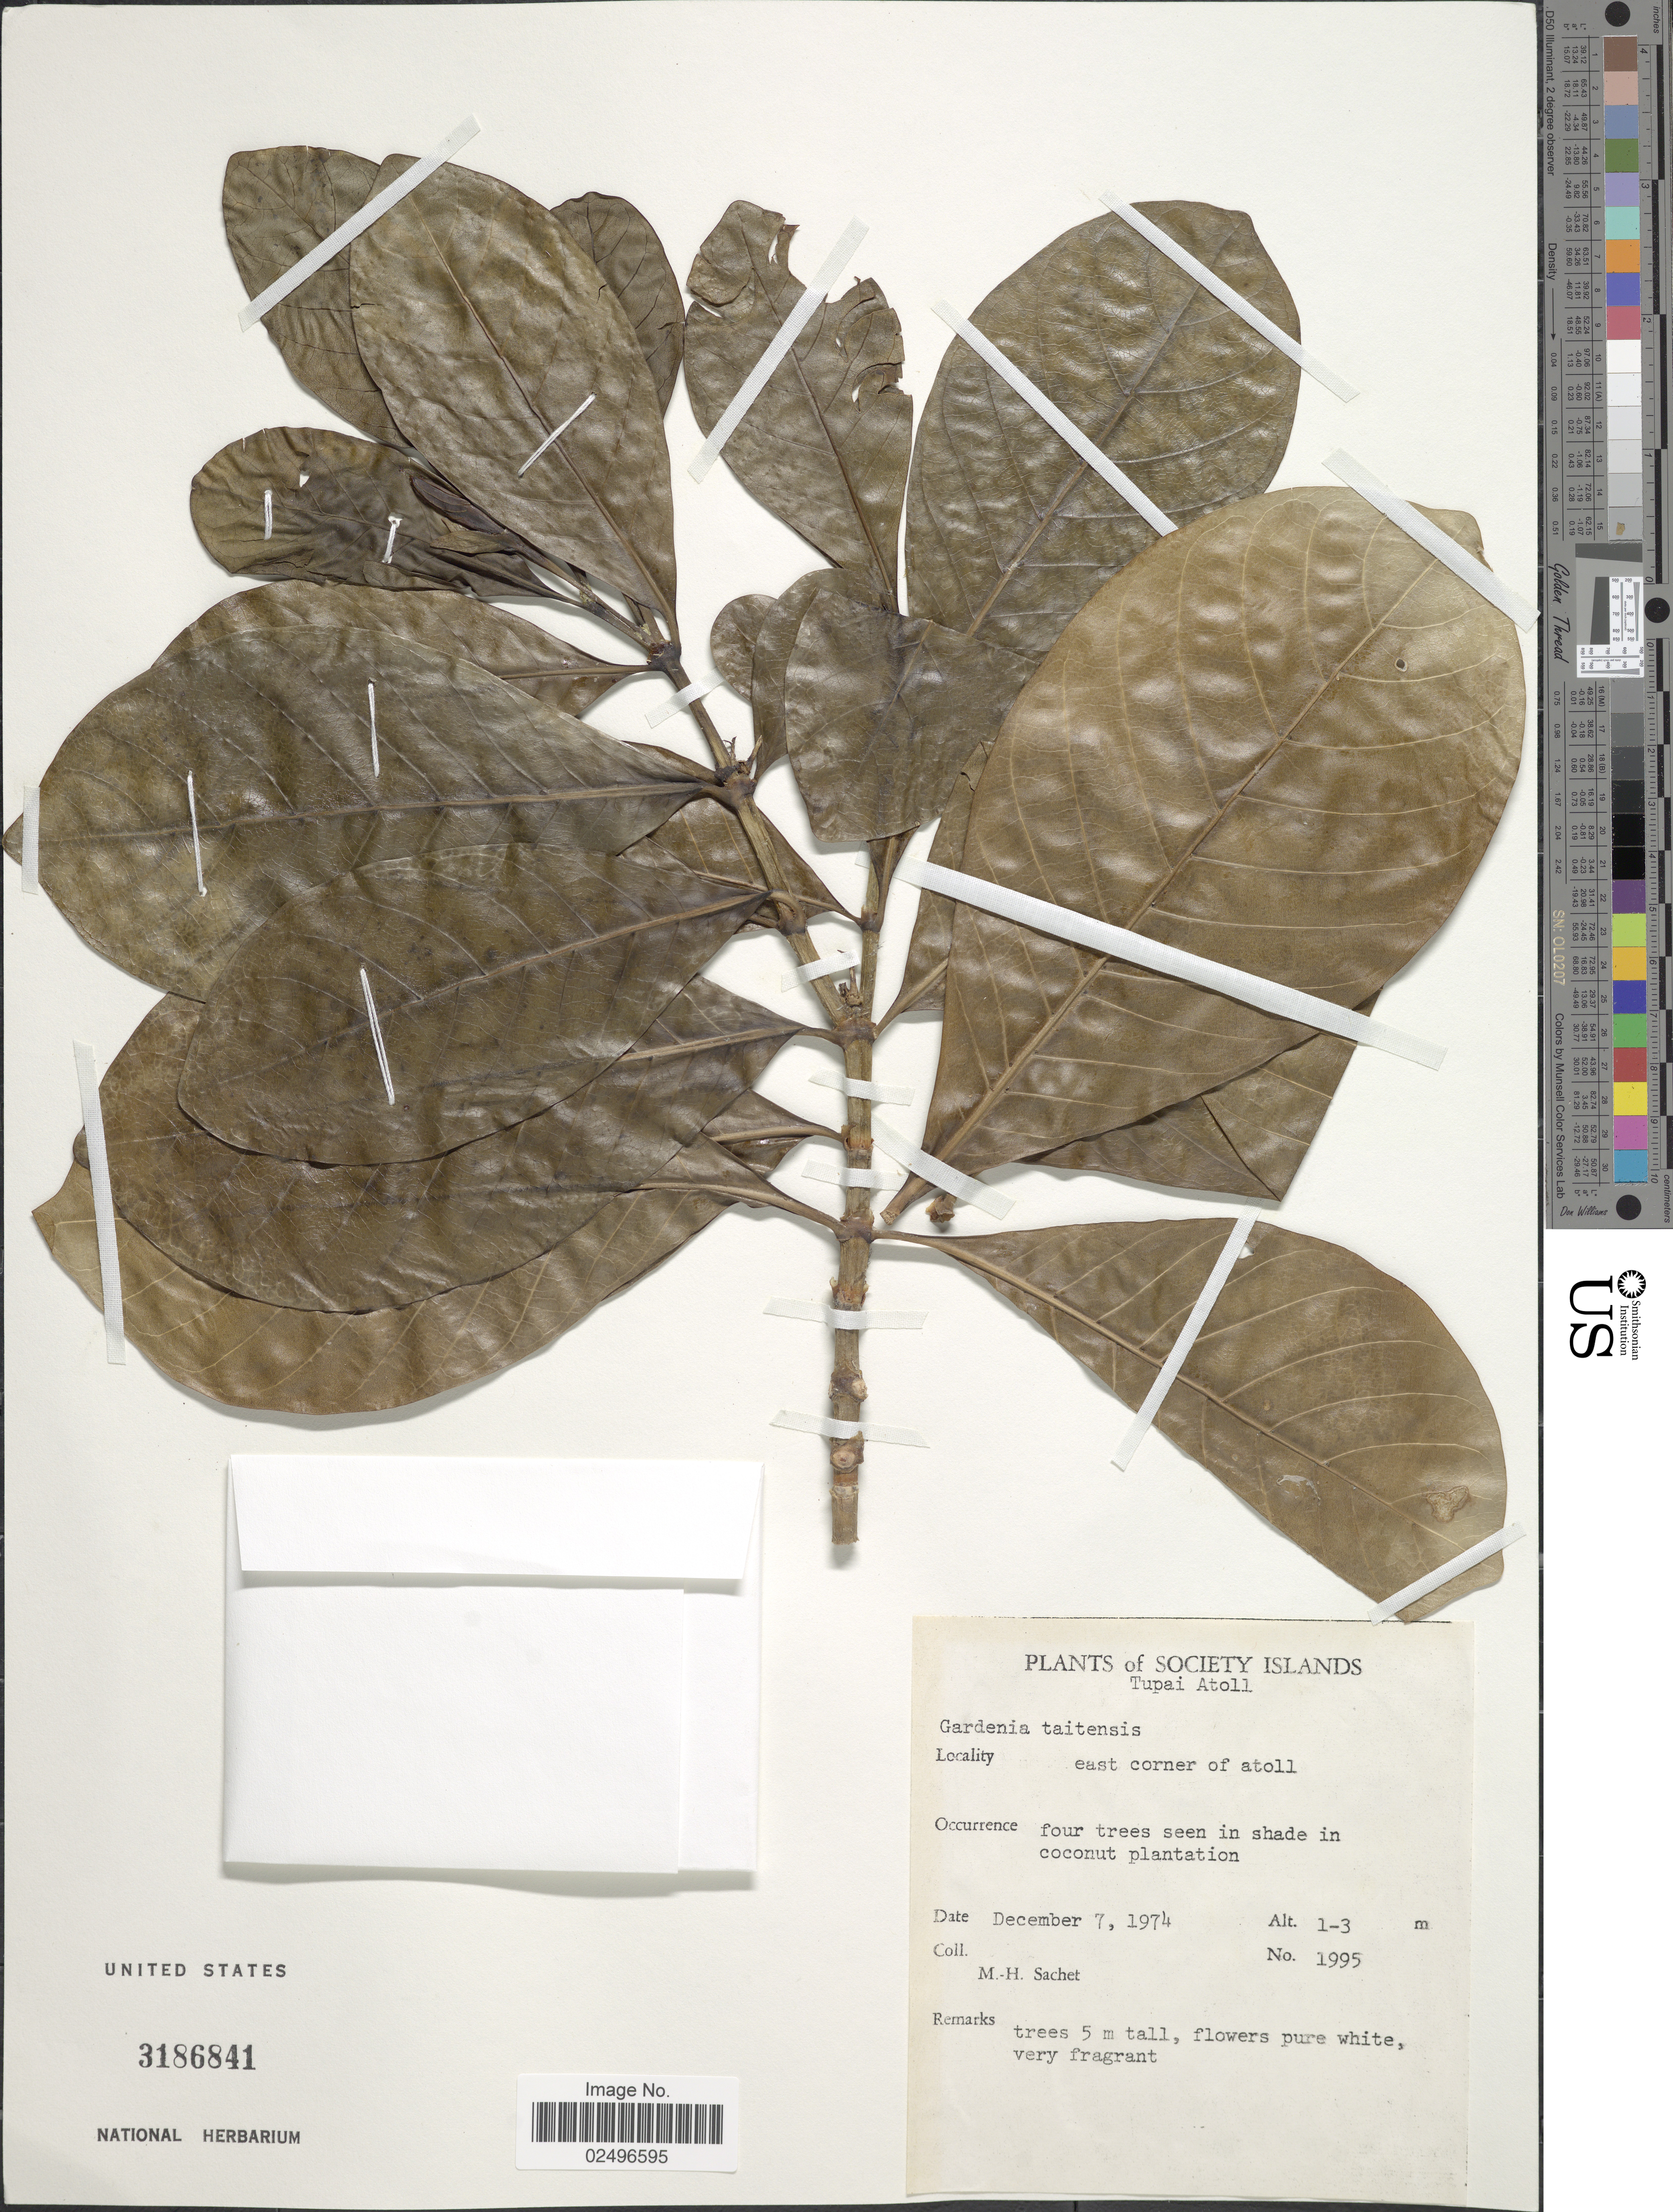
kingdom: Plantae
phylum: Tracheophyta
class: Magnoliopsida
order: Gentianales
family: Rubiaceae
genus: Gardenia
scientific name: Gardenia taitensis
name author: DC.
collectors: M.-H. Sachet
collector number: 1995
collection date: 1974-12-07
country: French Polynesia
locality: Society Islands. East corner of atoll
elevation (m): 1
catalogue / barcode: US 3186841